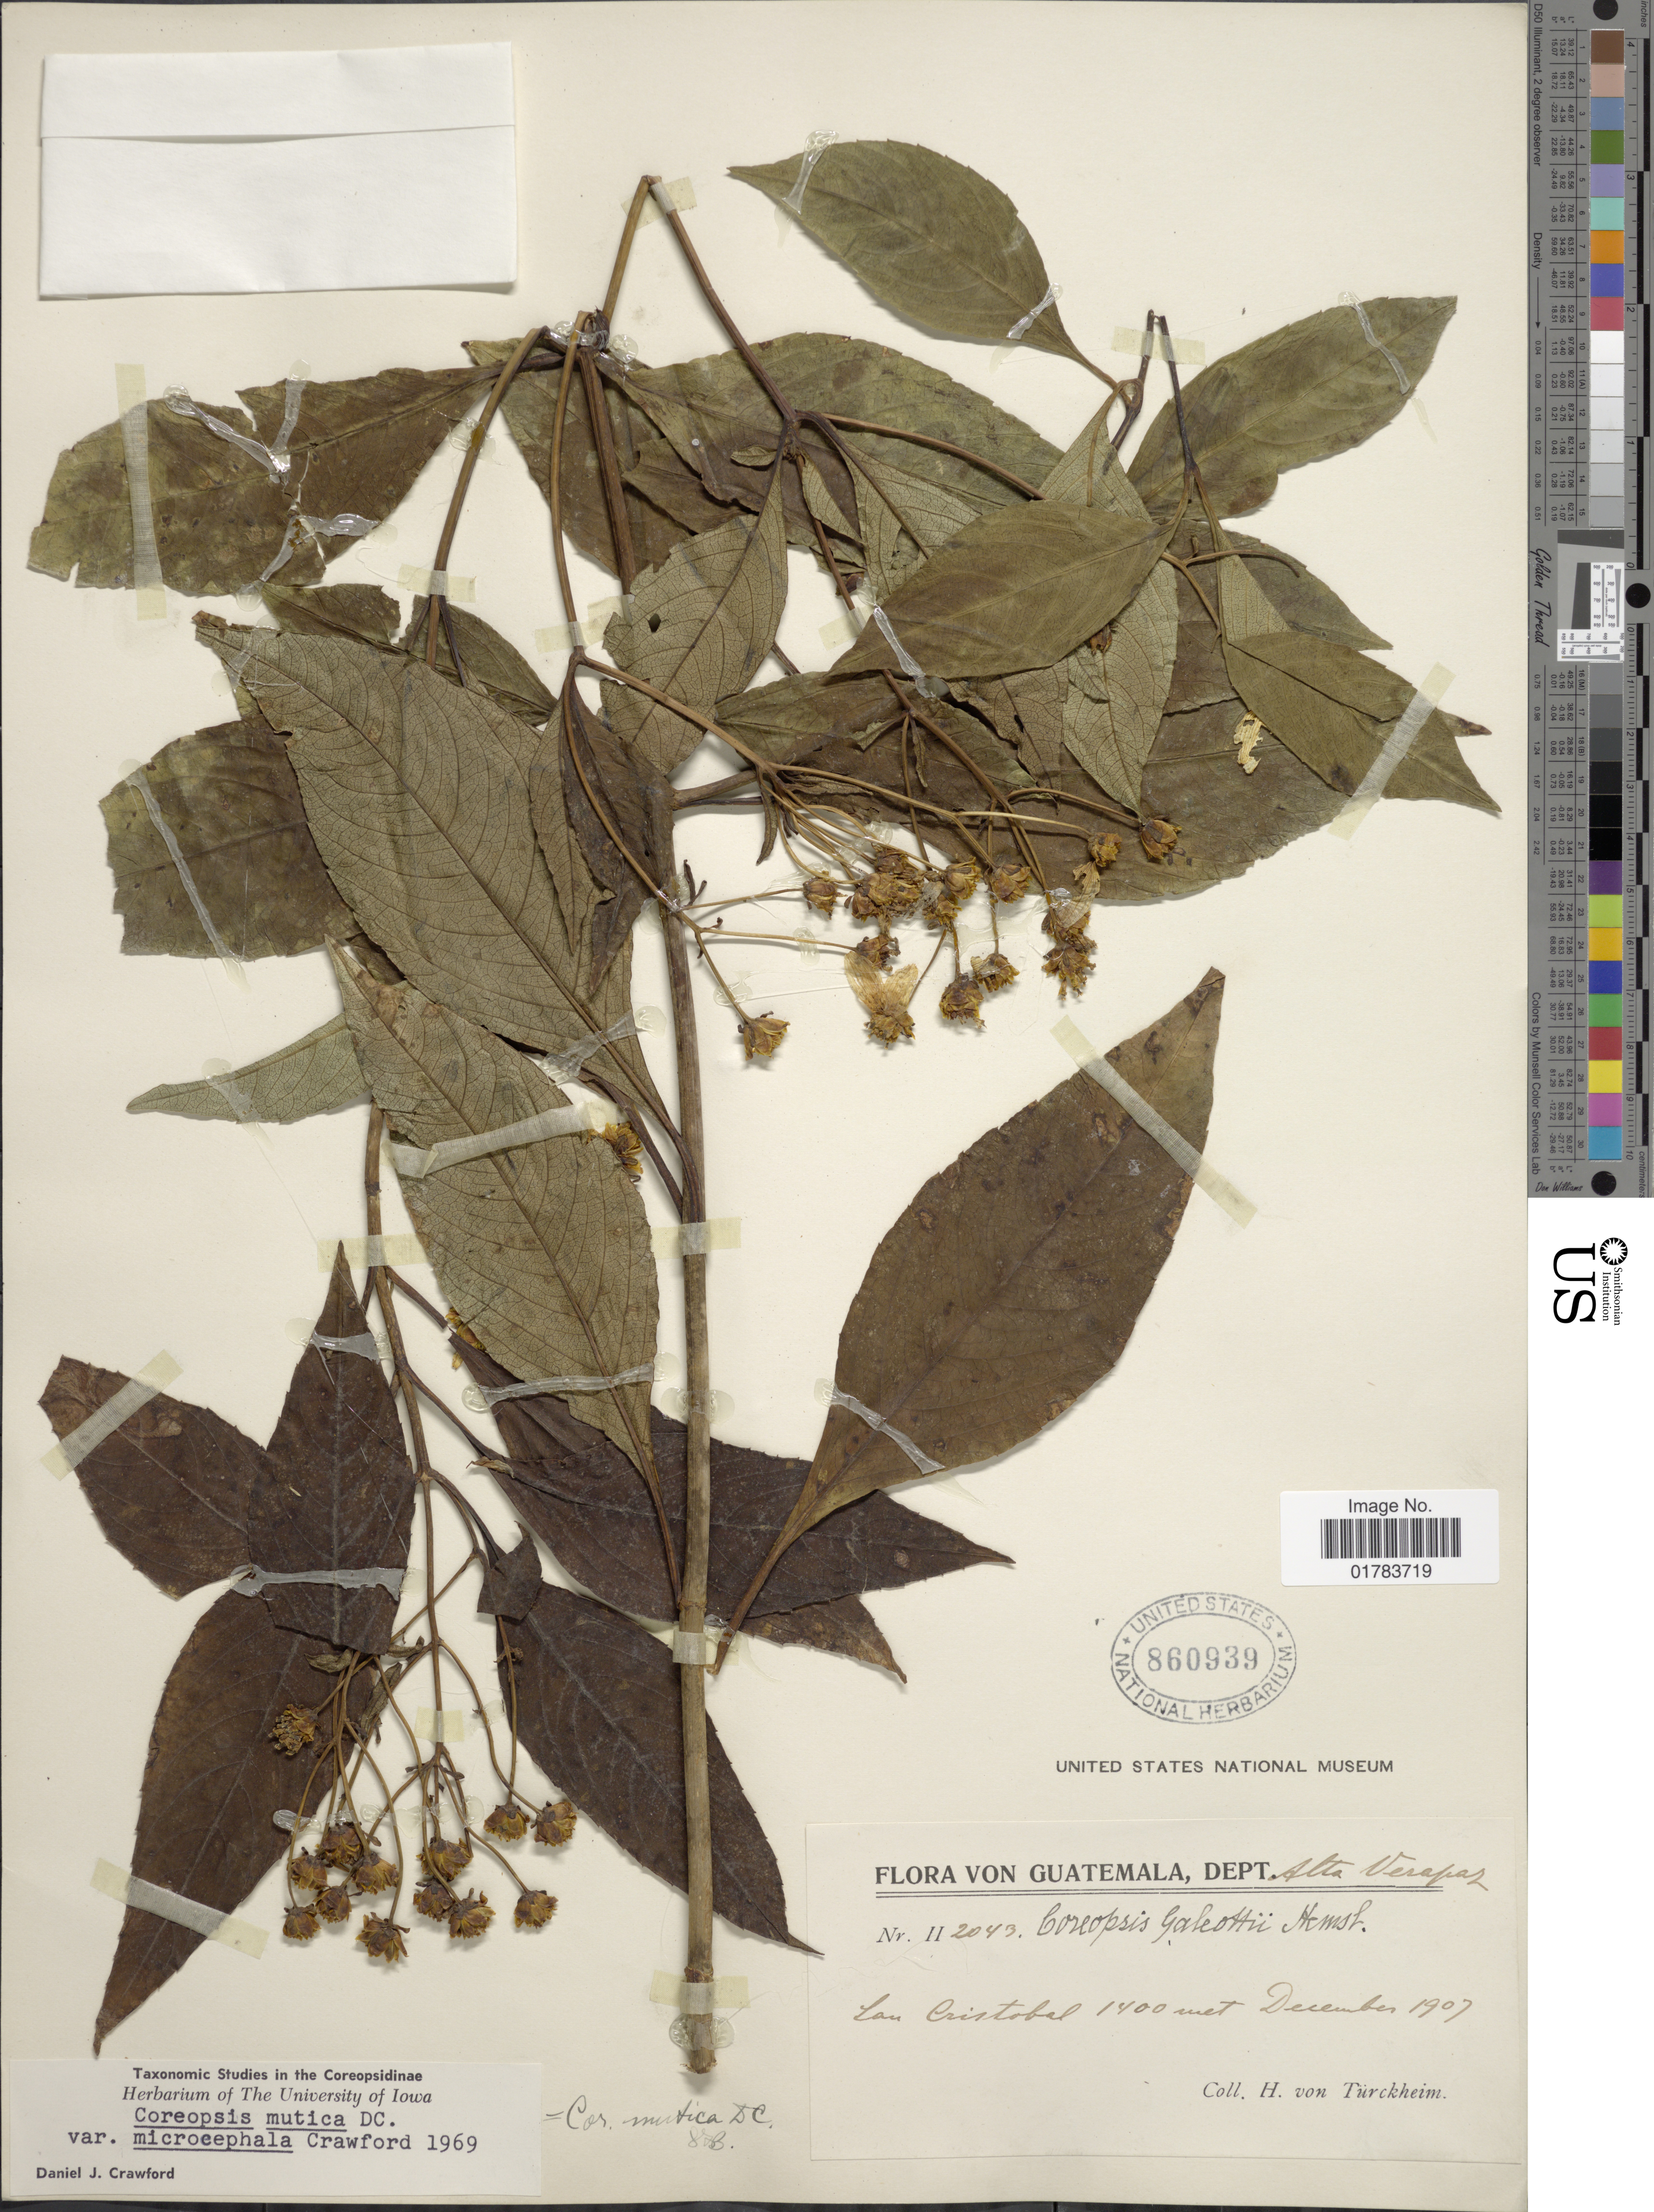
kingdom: Plantae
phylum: Tracheophyta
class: Magnoliopsida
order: Asterales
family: Asteraceae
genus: Coreopsis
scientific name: Coreopsis mutica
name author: DC.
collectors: H. von Türckheim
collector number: II2043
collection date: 1907-12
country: Guatemala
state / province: Alta Verapaz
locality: San Cristobal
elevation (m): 1400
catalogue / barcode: US 860939